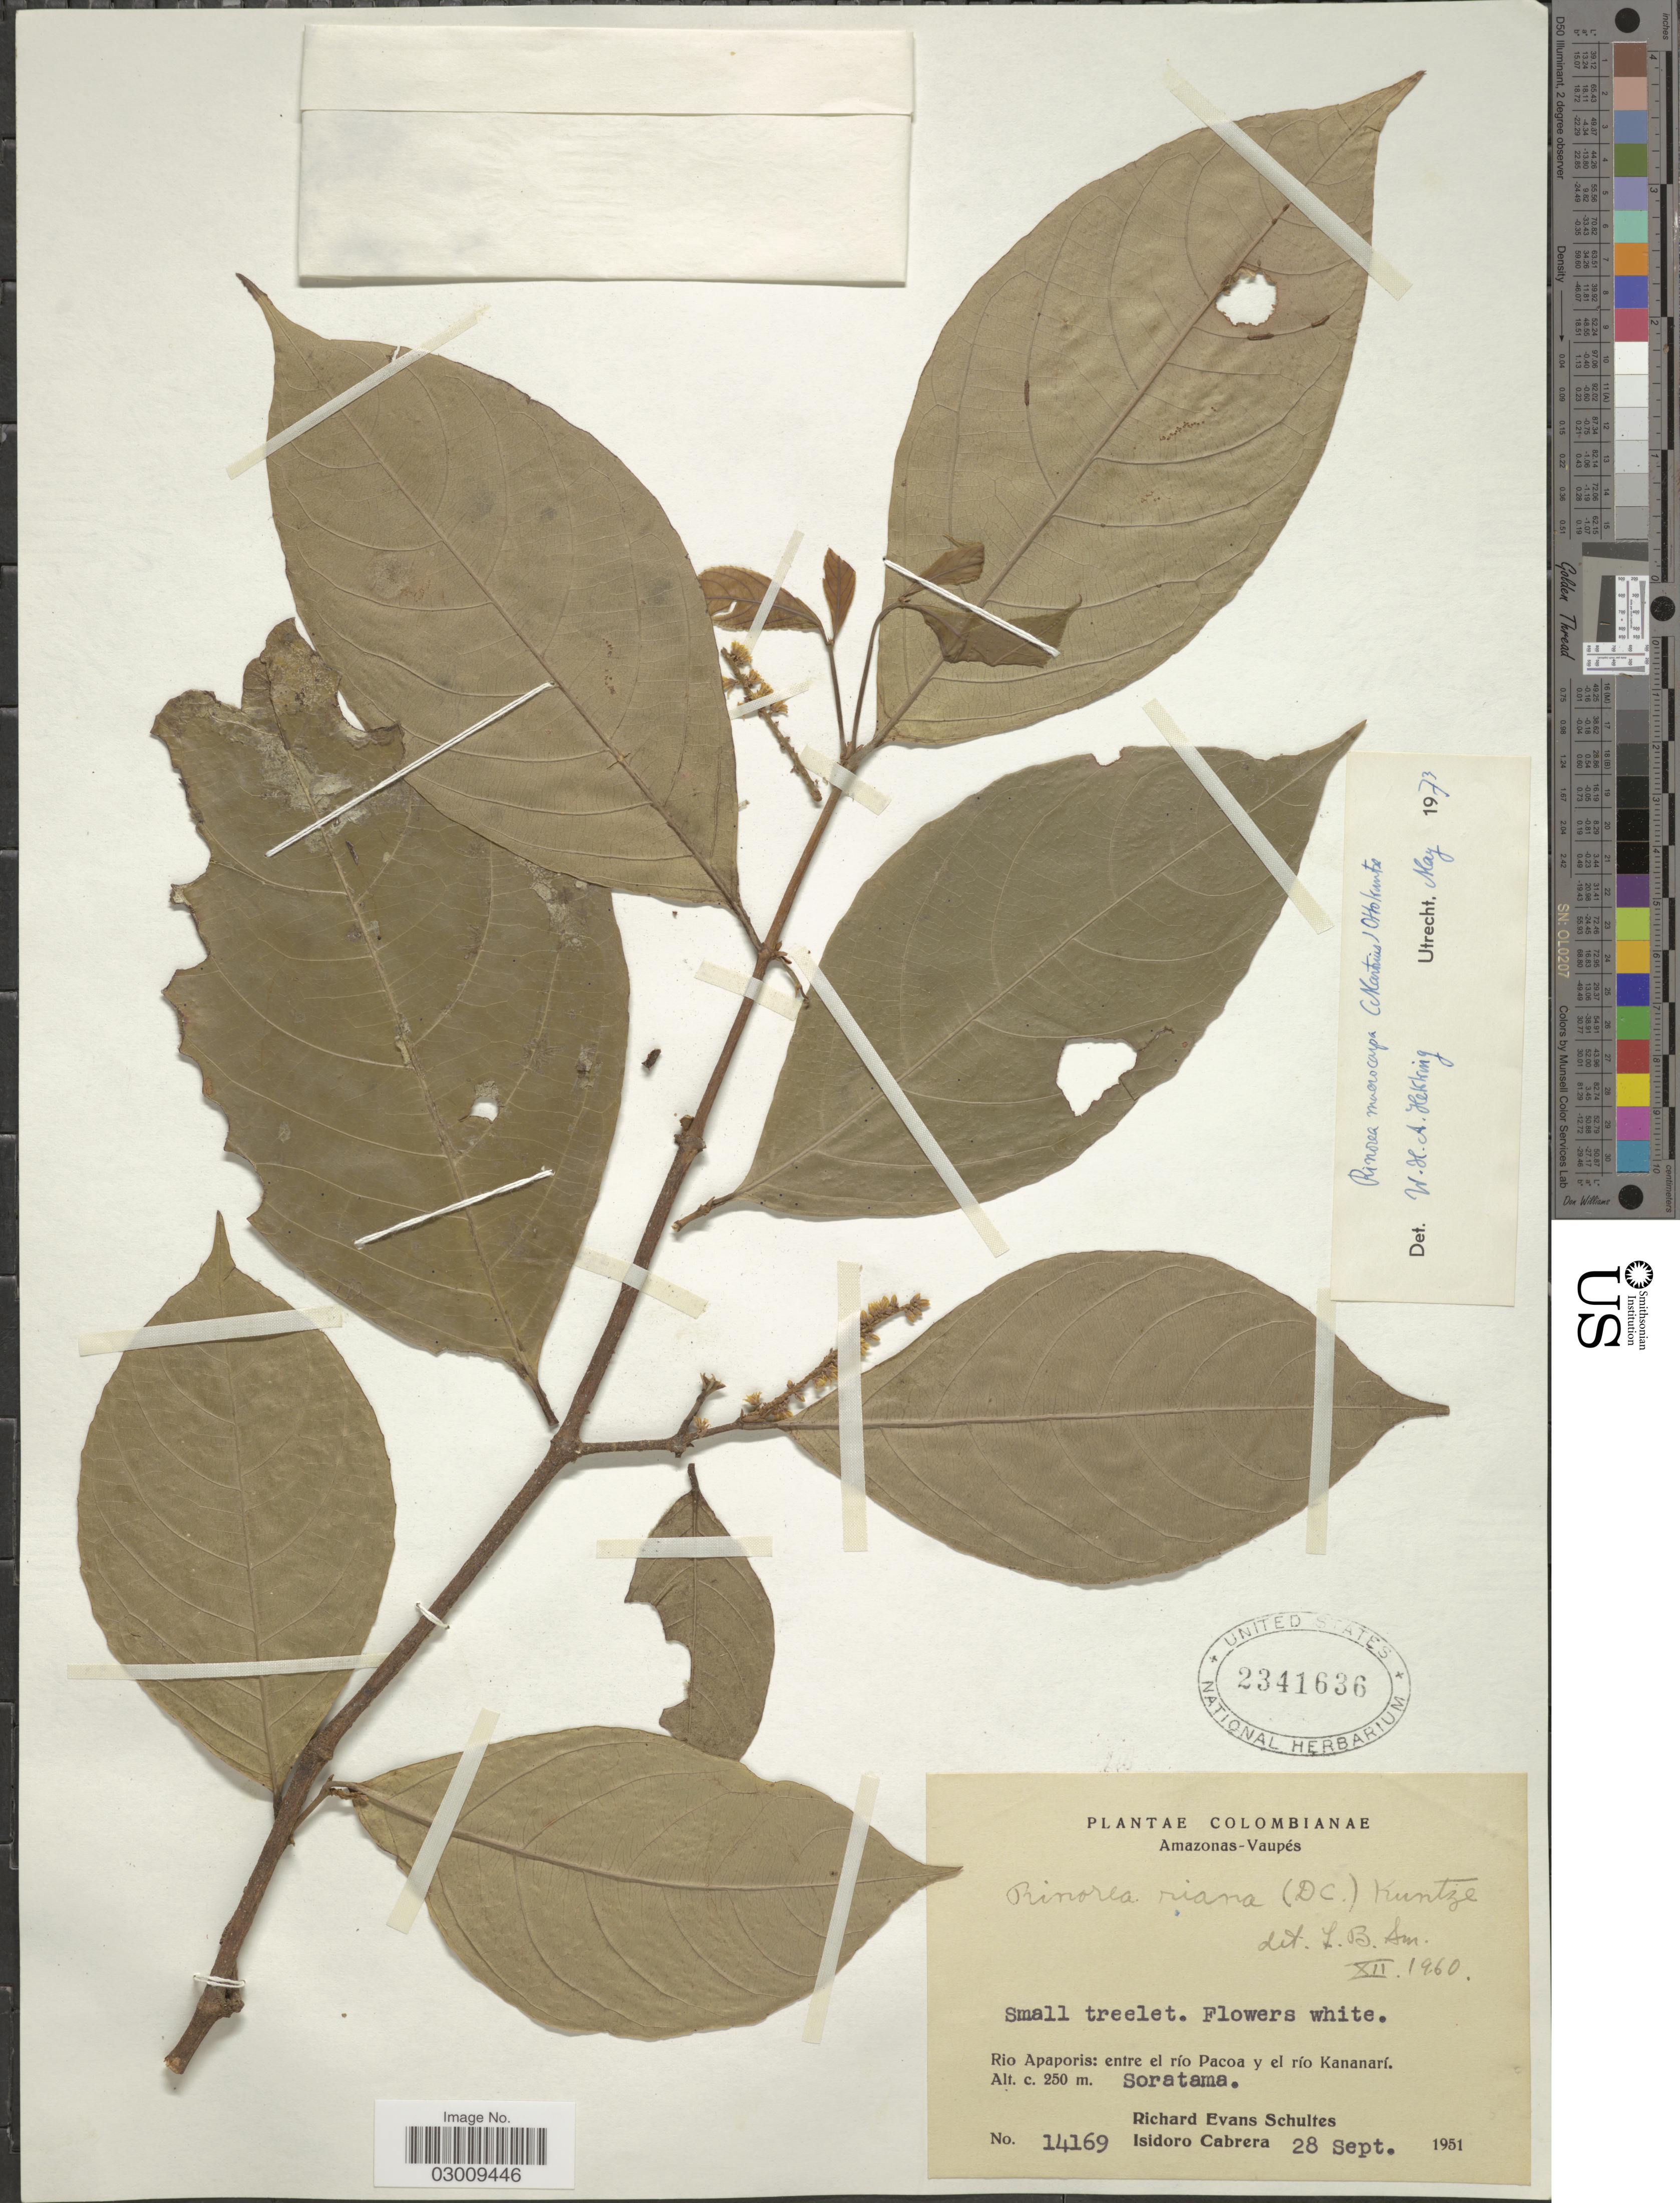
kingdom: Plantae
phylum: Tracheophyta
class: Magnoliopsida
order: Malpighiales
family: Violaceae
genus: Rinorea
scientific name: Rinorea macrocarpa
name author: (Mart. ex Eichler) Kuntze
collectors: R. E. Schultes & I. Cabrera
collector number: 14169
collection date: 1951-09-28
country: Colombia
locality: Amazonas-Vaupés. Rio Apaporis: entre el río Pacoa y el río Kananarí. Soratama.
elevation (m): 250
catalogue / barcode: US 2341636